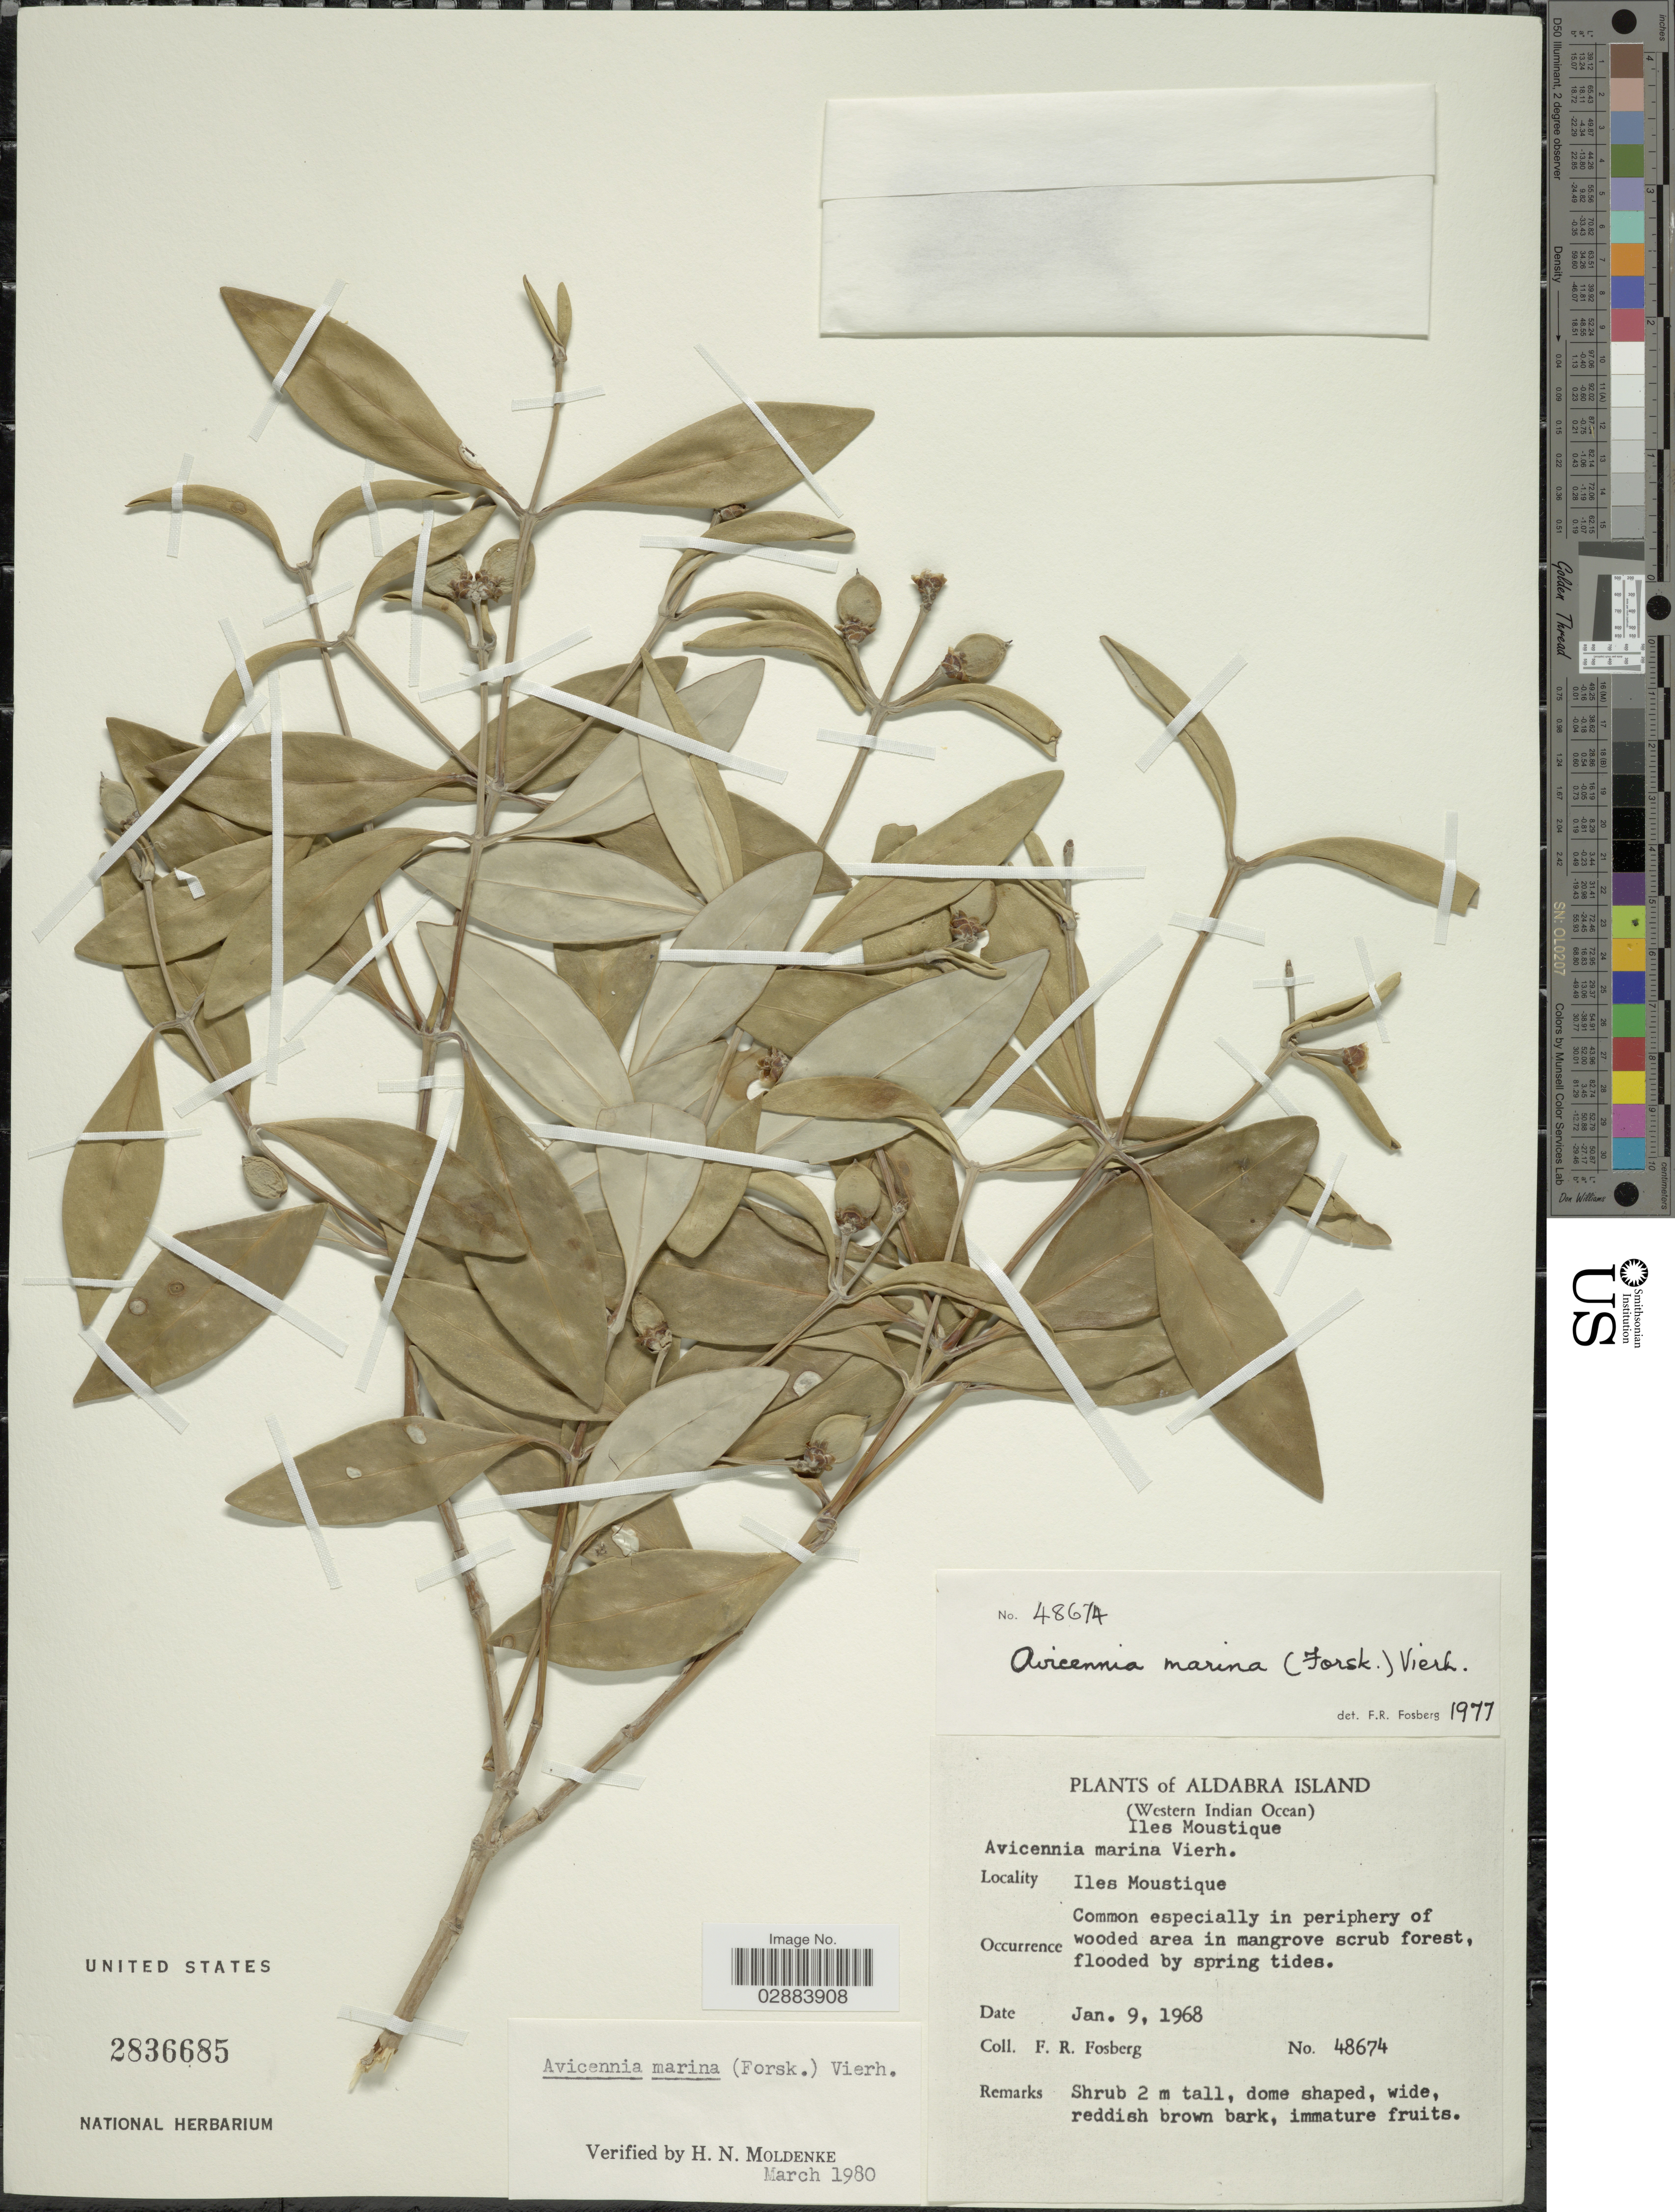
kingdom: Plantae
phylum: Tracheophyta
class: Magnoliopsida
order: Lamiales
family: Acanthaceae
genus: Avicennia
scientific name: Avicennia marina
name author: (Forssk.) Vierh.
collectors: F. R. Fosberg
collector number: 48674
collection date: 1968-01-09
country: Seychelles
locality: Aldabra Island. (Western Indian Ocean). Iles Moustique. Iles Moustique.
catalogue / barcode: US 2836685